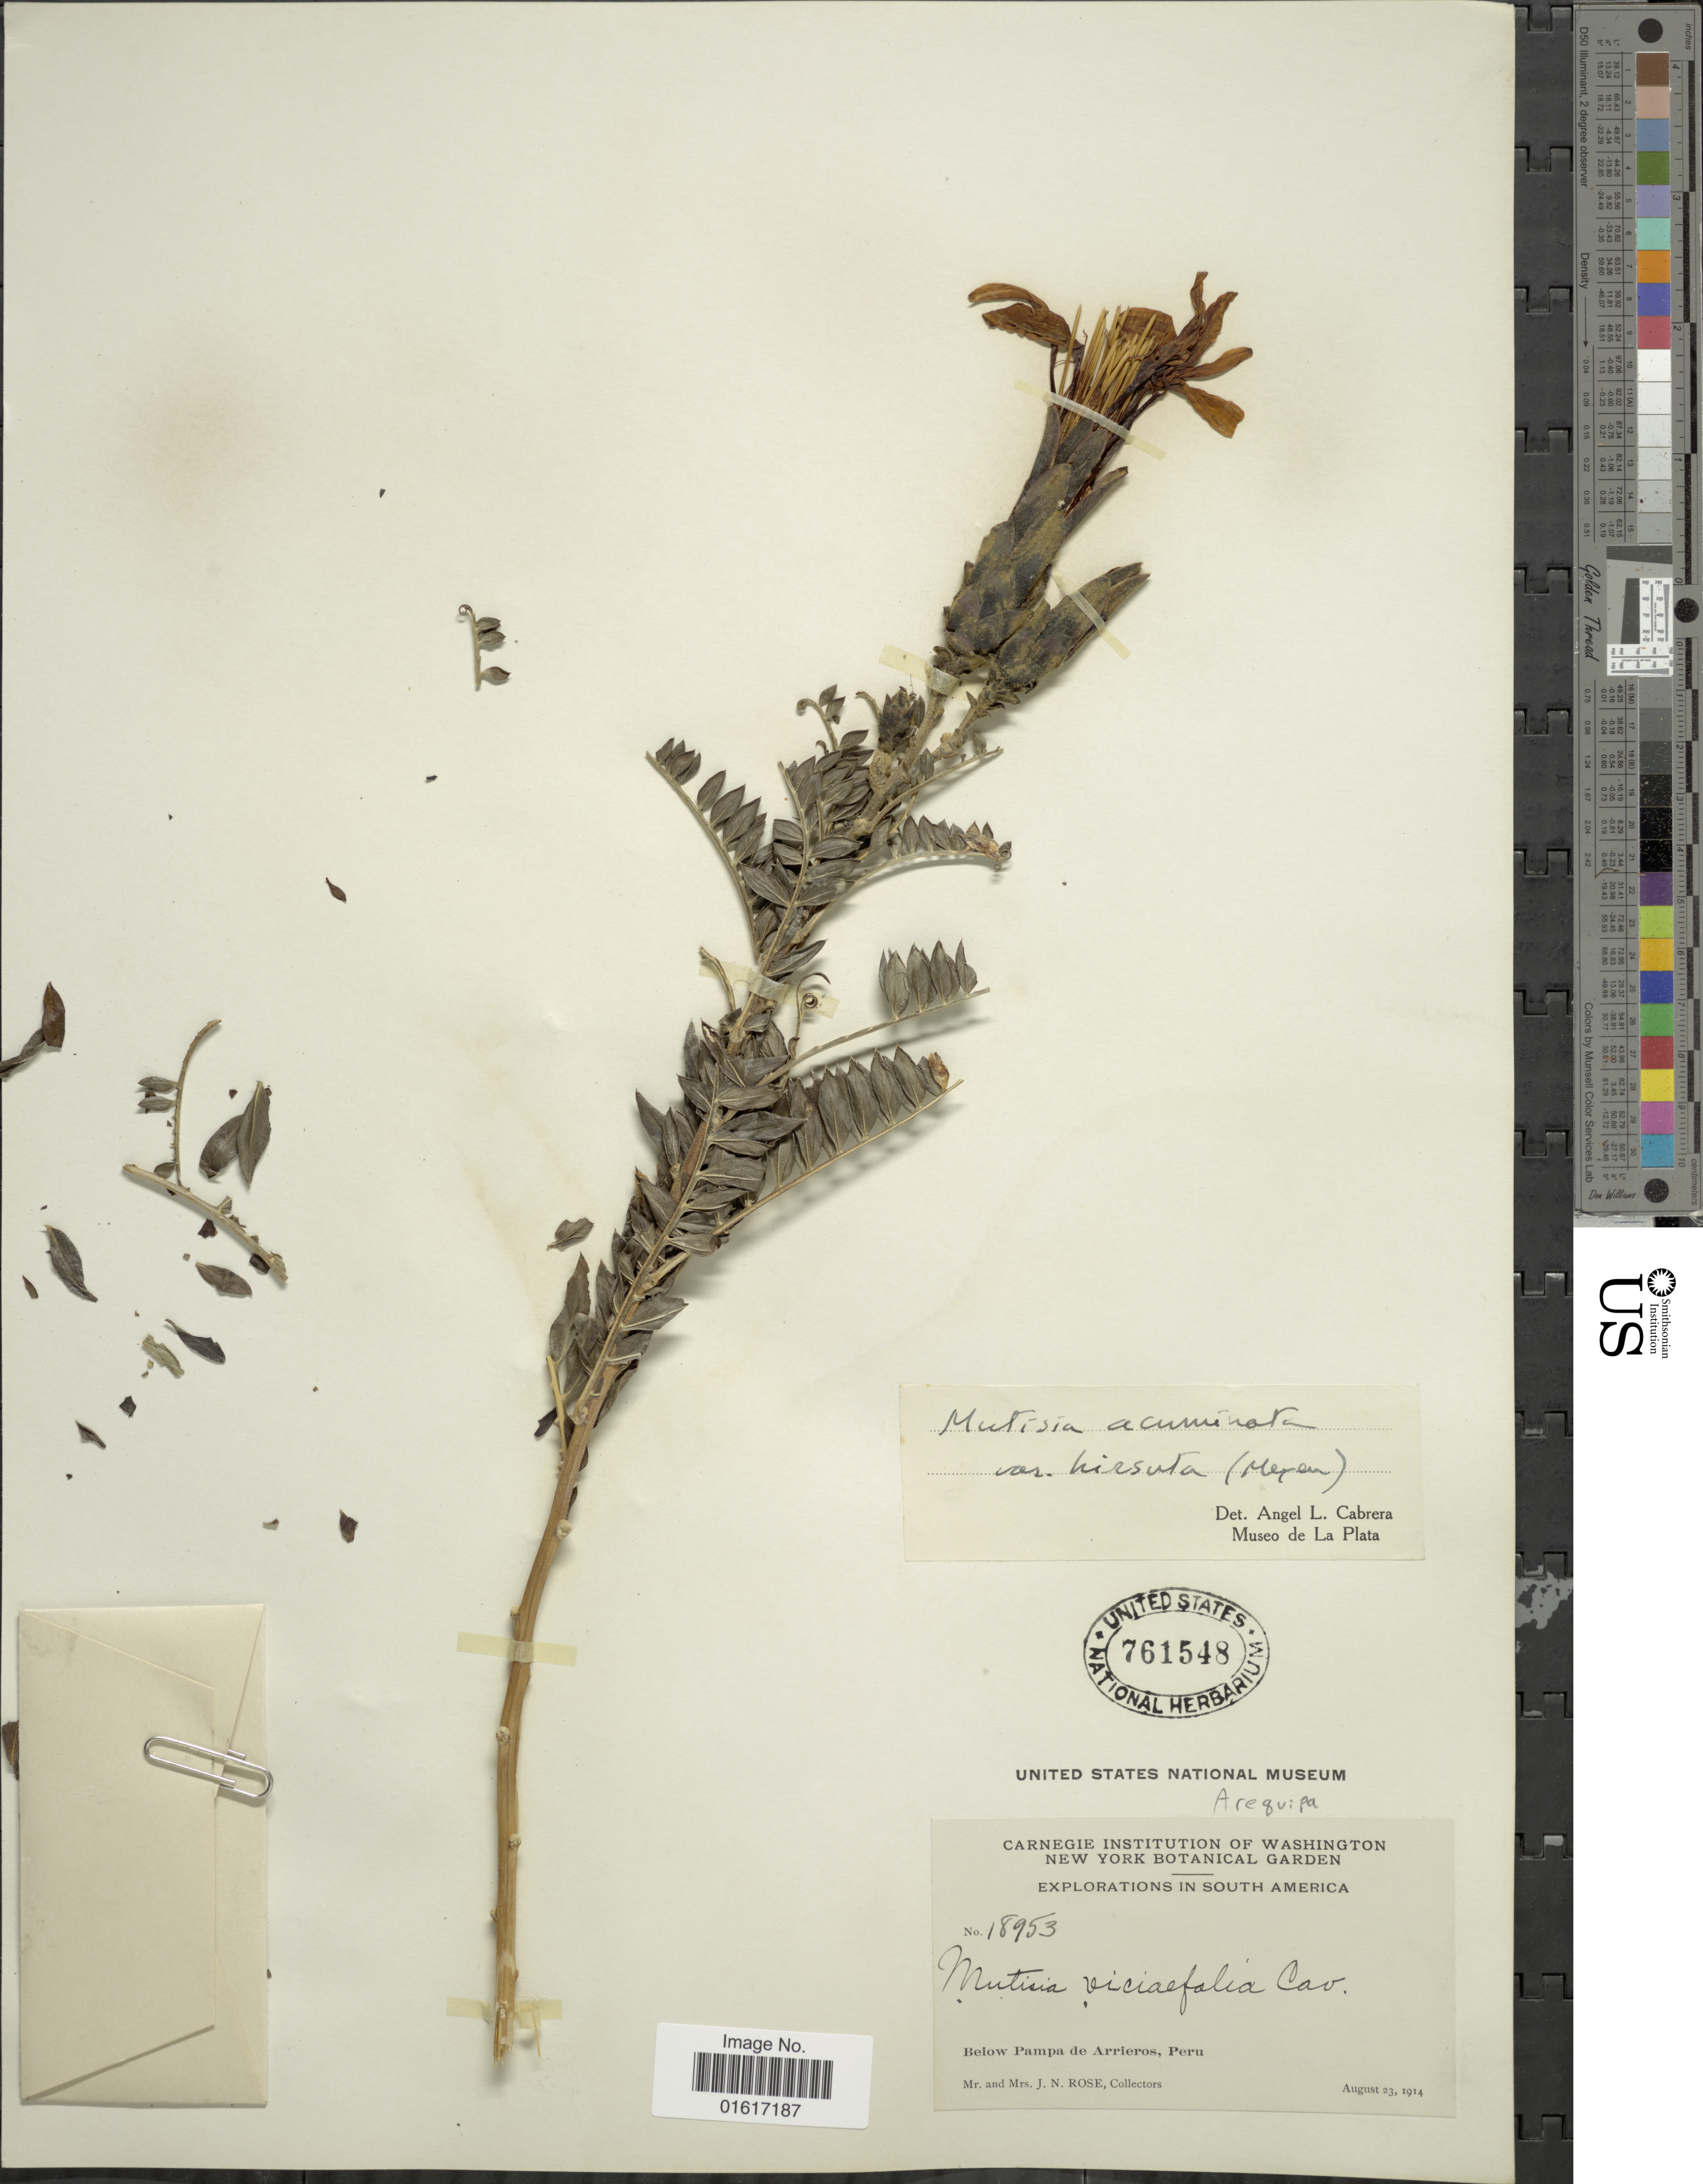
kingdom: Plantae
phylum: Tracheophyta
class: Magnoliopsida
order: Asterales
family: Asteraceae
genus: Mutisia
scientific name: Mutisia acuminata var. hirsuta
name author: (Meyen) Cabrera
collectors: J. N. Rose & L. B. Rose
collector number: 18953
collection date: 1914-08-23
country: Peru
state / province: Arequipa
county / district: Arequipa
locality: Below Pampa de Arrieros.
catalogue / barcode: US 761548